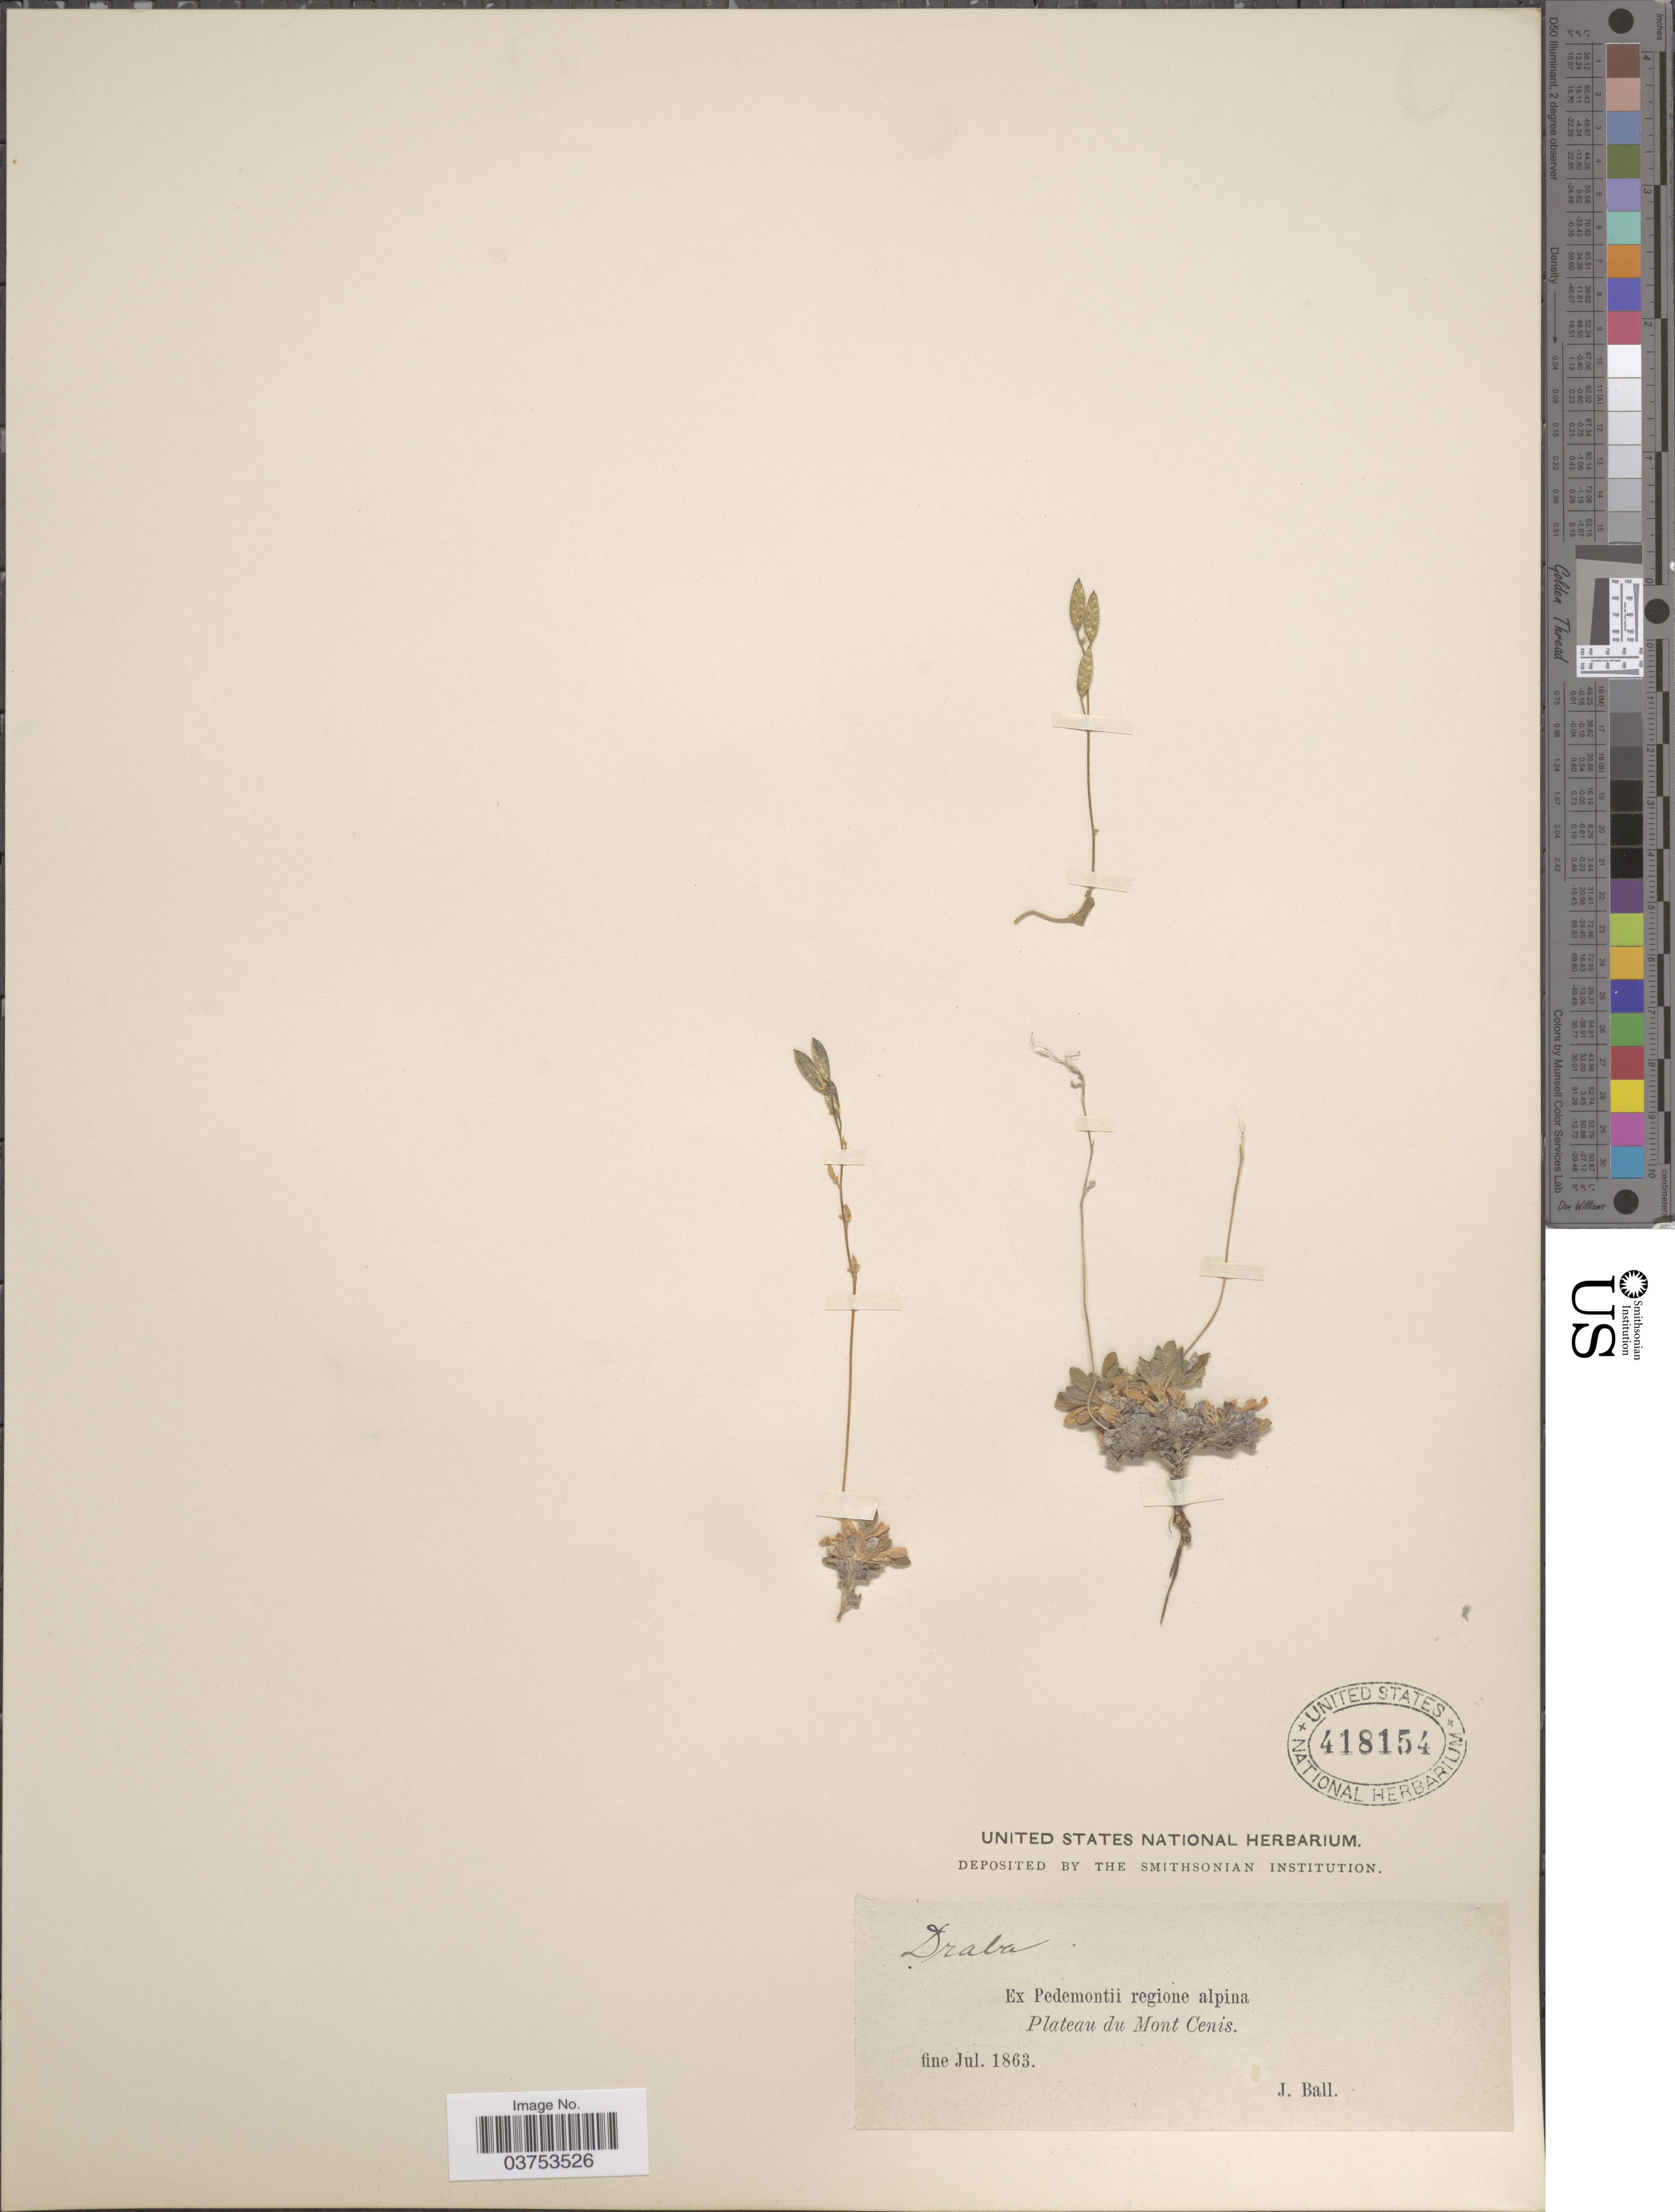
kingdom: Plantae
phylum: Tracheophyta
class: Magnoliopsida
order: Brassicales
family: Brassicaceae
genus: Draba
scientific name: Draba sp.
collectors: J. Ball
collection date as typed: fine Jul. 1863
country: Italy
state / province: Piedmont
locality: Ex Pedemontii regione alpina Plateau du Mont Cenis.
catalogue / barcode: US 418154